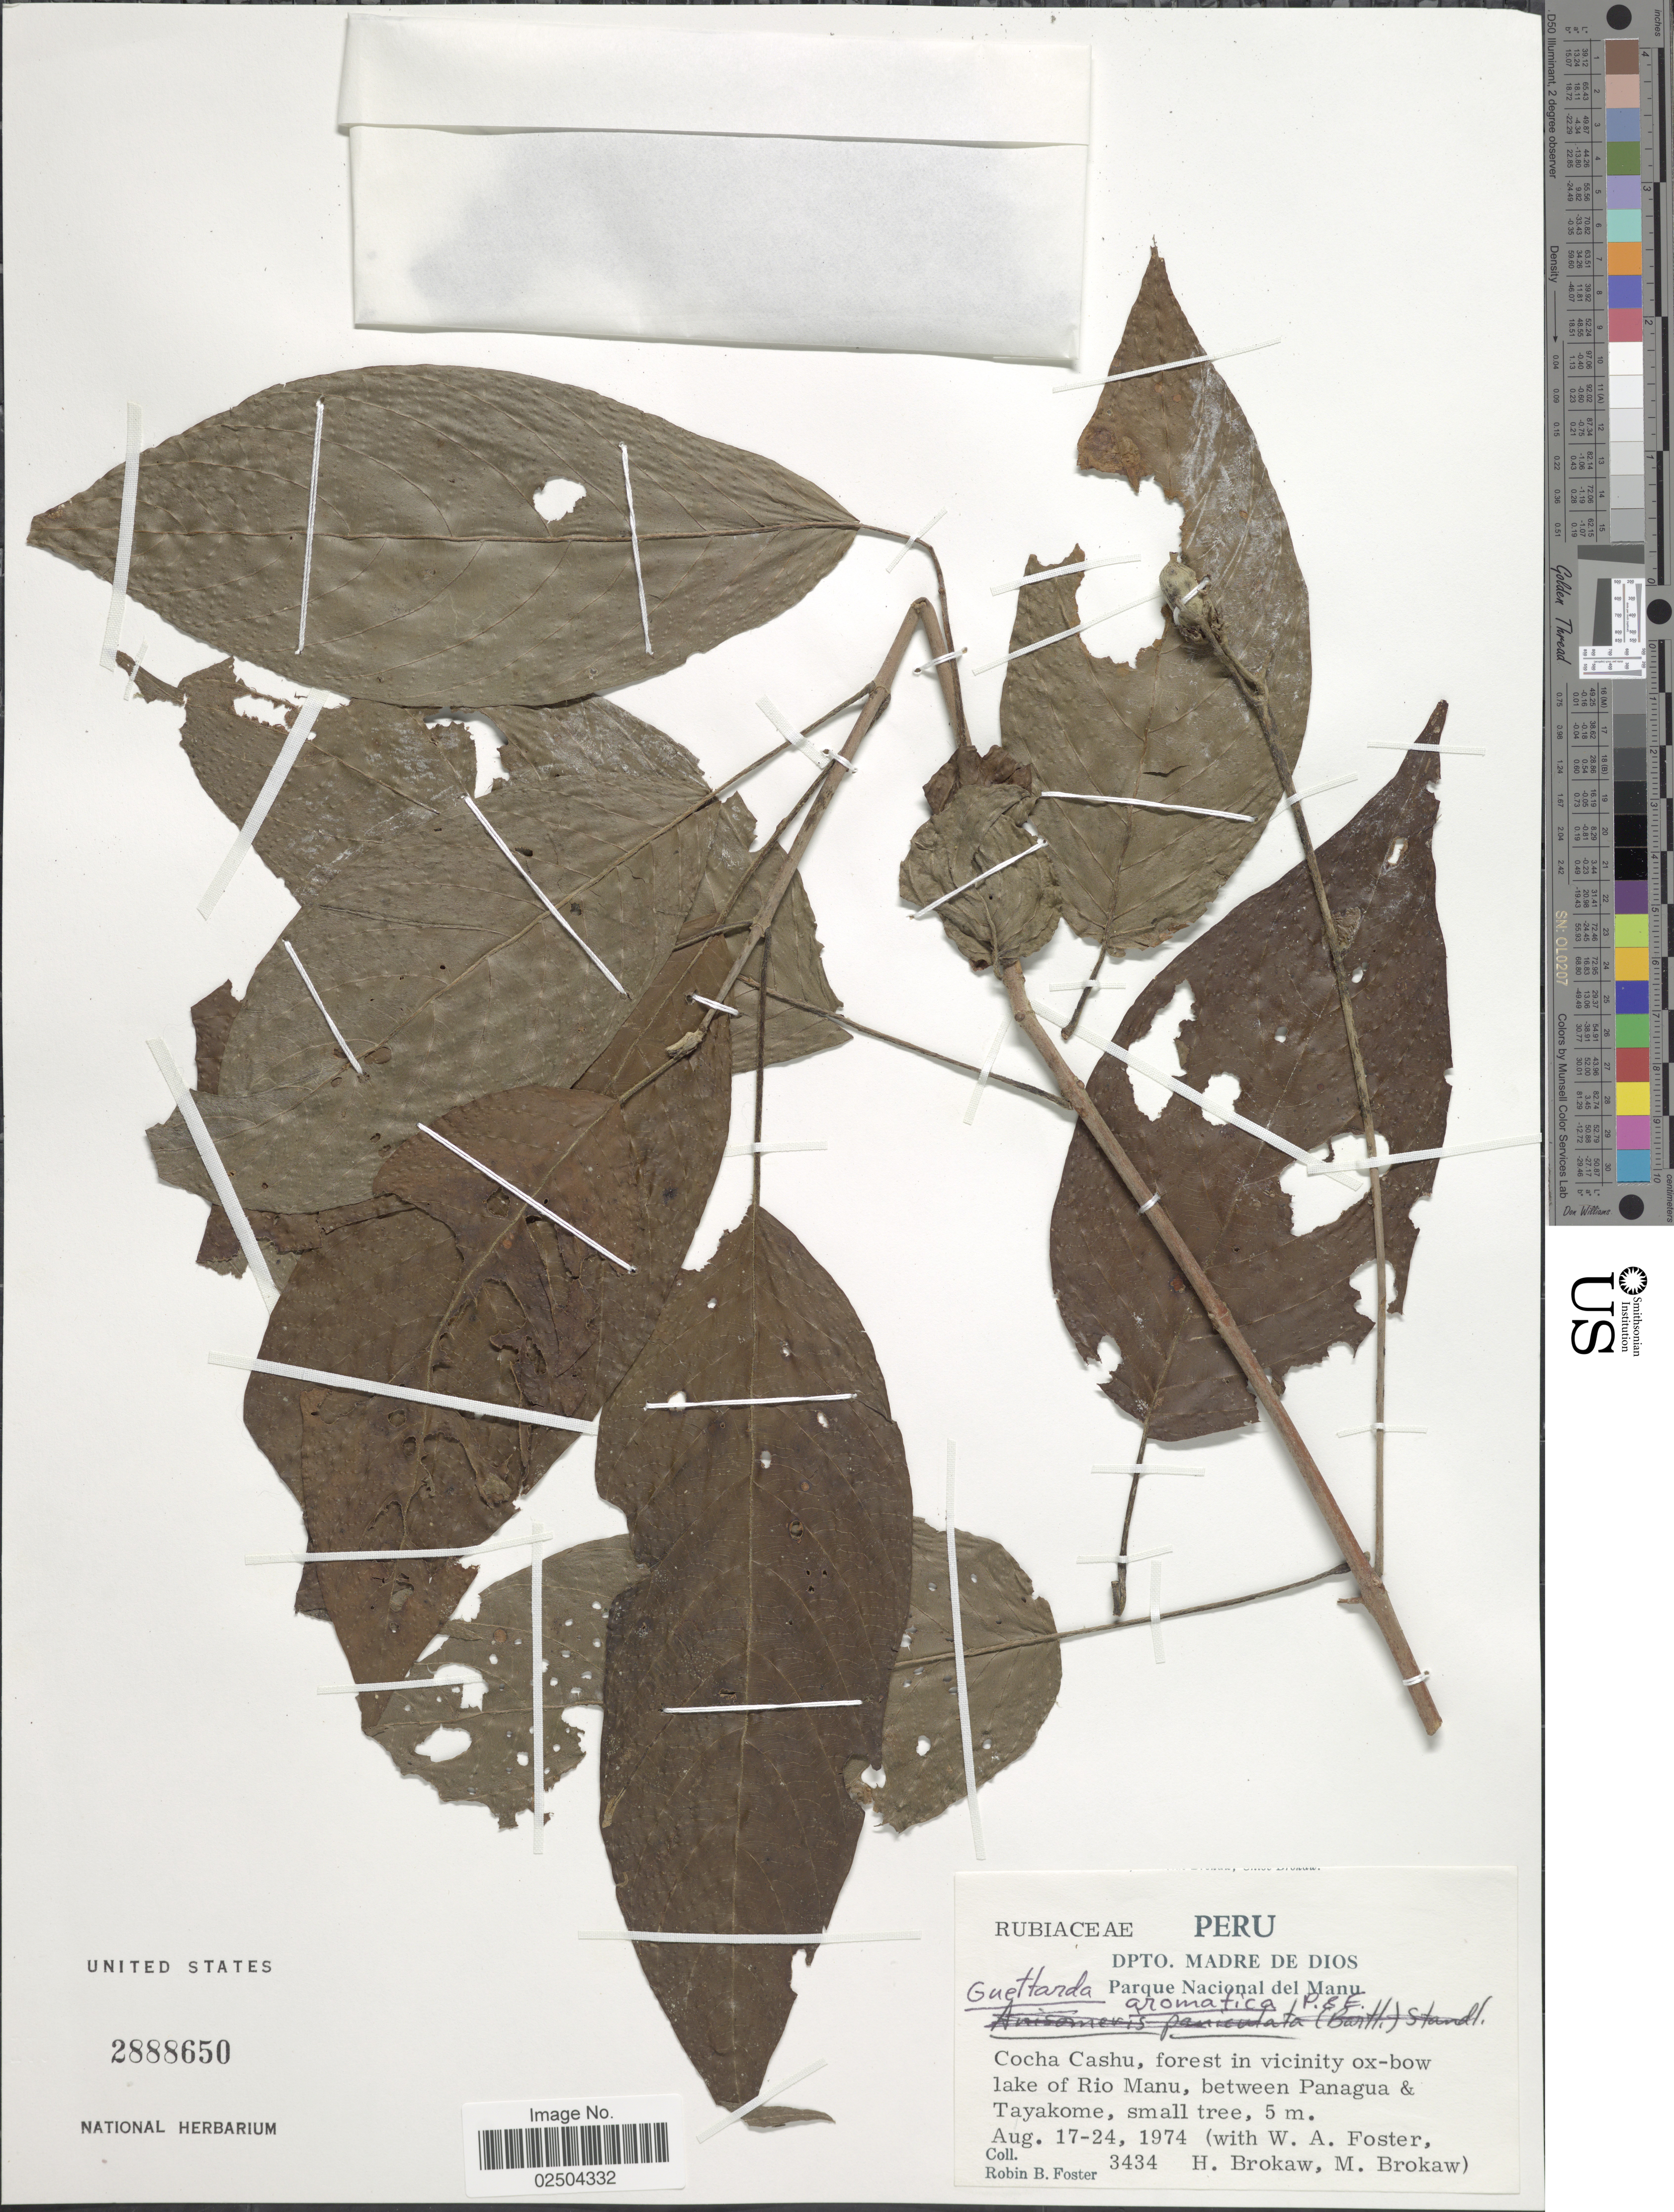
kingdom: Plantae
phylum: Tracheophyta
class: Magnoliopsida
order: Gentianales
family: Rubiaceae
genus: Guettarda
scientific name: Guettarda aromatica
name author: Poepp. & Endl.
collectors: R. B. Foster, W. Foster, H. Brokaw & M. Brokaw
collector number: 3434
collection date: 1974-08-17/1974-08-24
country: Peru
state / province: Madre de Dios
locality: Dpto. Madre de Dios, Parque Nacional del Manu, Cocha Cashu, forest in vicinity ox-bow lake of Rio Manu, between Panagua & Tayakome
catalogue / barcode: US 2888650